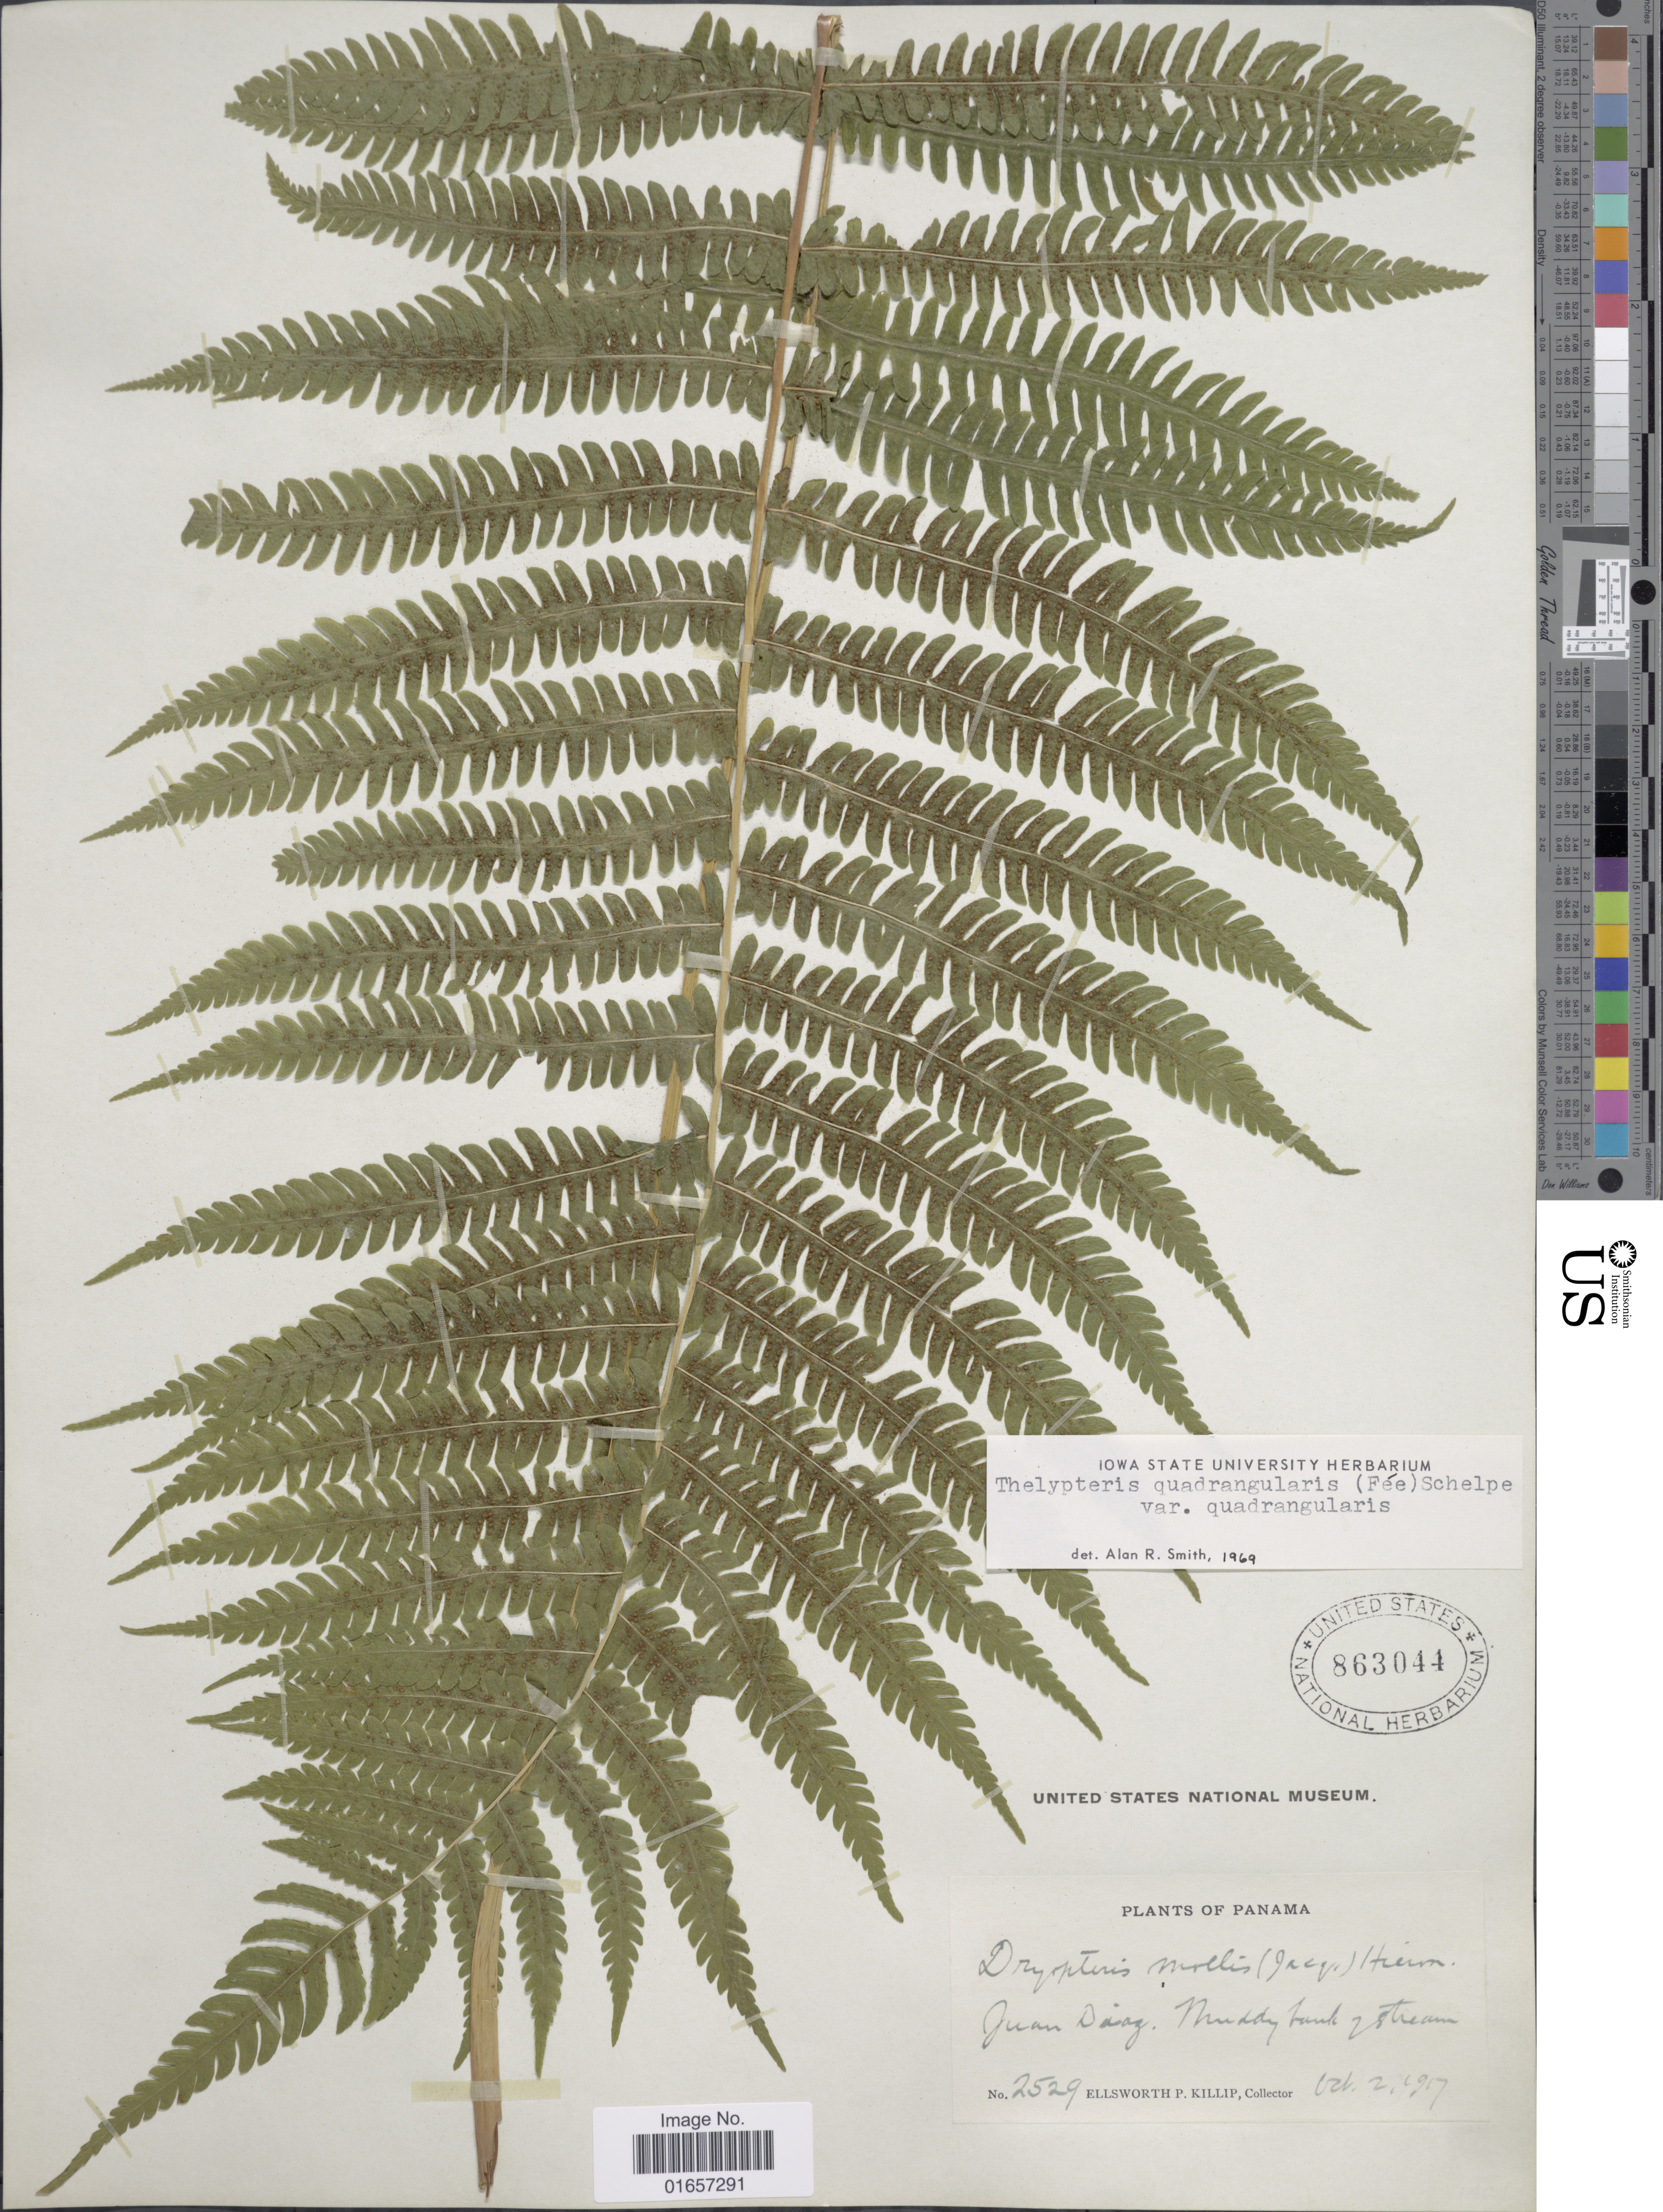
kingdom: Plantae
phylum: Tracheophyta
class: Polypodiopsida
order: Polypodiales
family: Thelypteridaceae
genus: Christella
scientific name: Christella hispidula var. hispidula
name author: (Decne.) Holttum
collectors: E. P. Killip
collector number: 2529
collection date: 1917-10-02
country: Panama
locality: Juan Diaz, muddy bank of stream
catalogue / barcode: US 863044